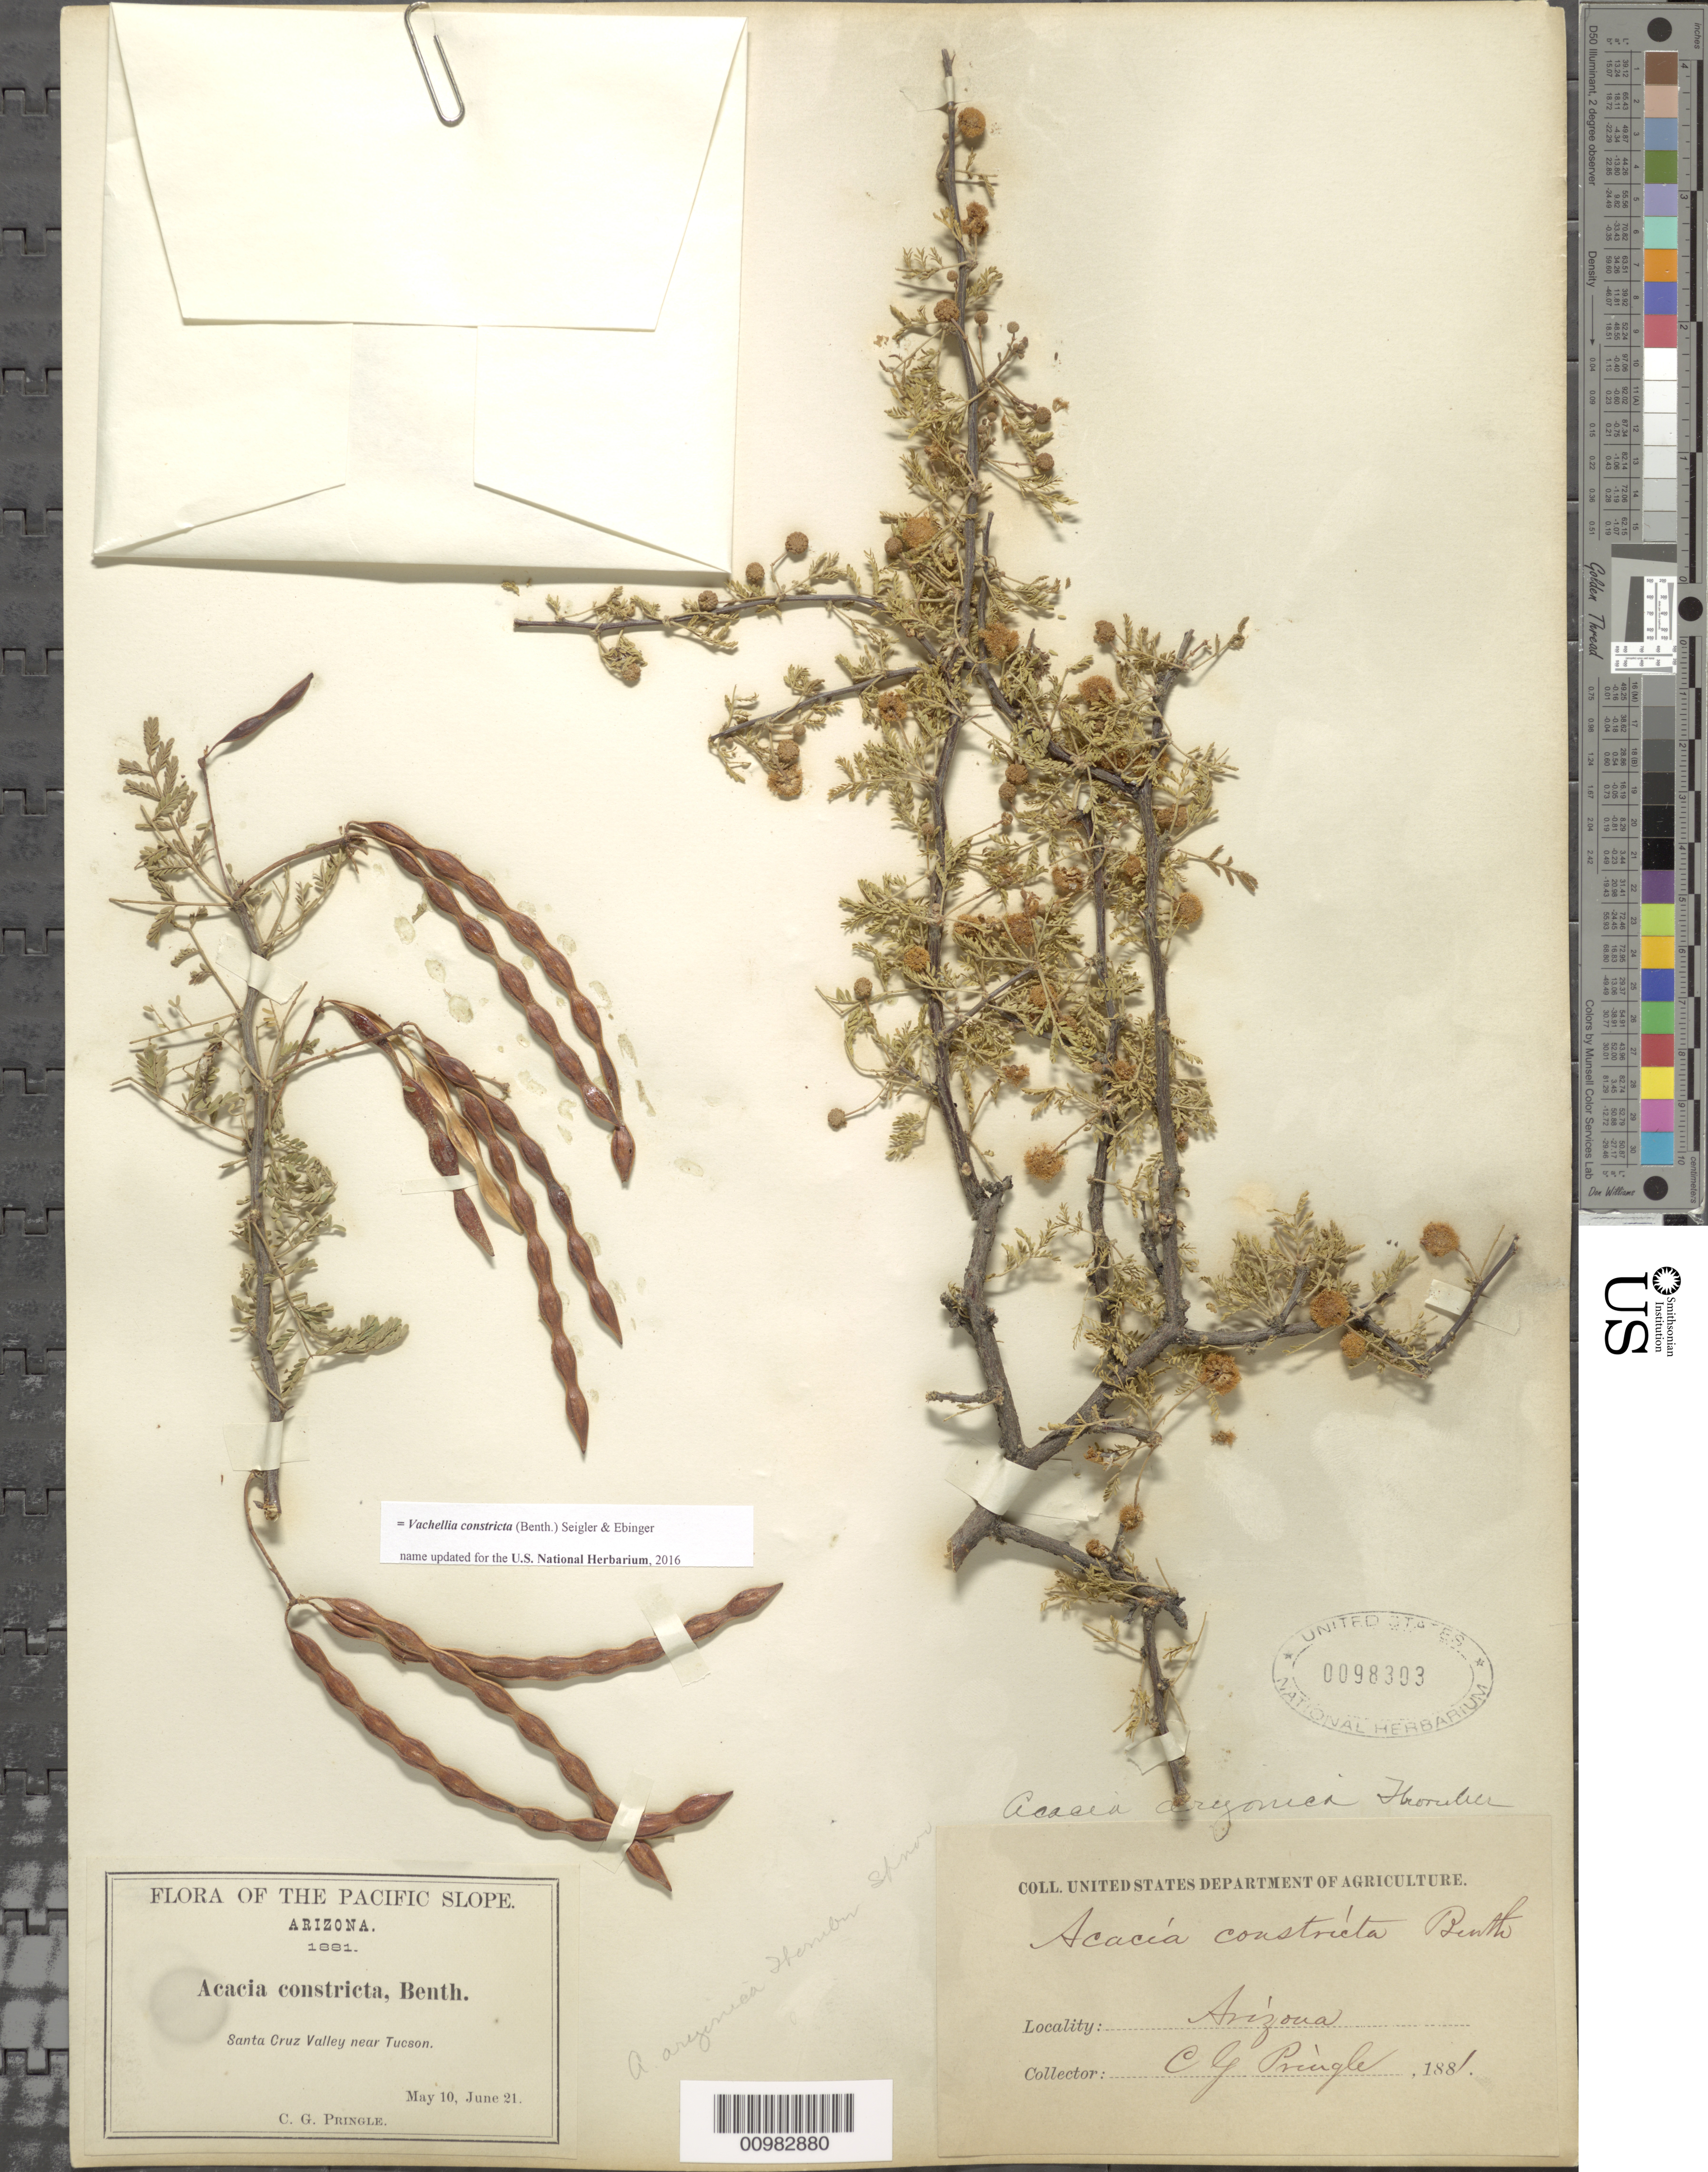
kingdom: Plantae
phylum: Tracheophyta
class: Magnoliopsida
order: Fabales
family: Fabaceae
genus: Vachellia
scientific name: Vachellia constricta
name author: (Benth.) Seigler & Ebinger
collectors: C. G. Pringle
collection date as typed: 10 May 1881 to 21 Jun 1881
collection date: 1881-05-10/1881-06-21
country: United States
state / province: Arizona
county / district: Santa Cruz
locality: Santa Cruz Valley near Tucson.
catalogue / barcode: US 98303